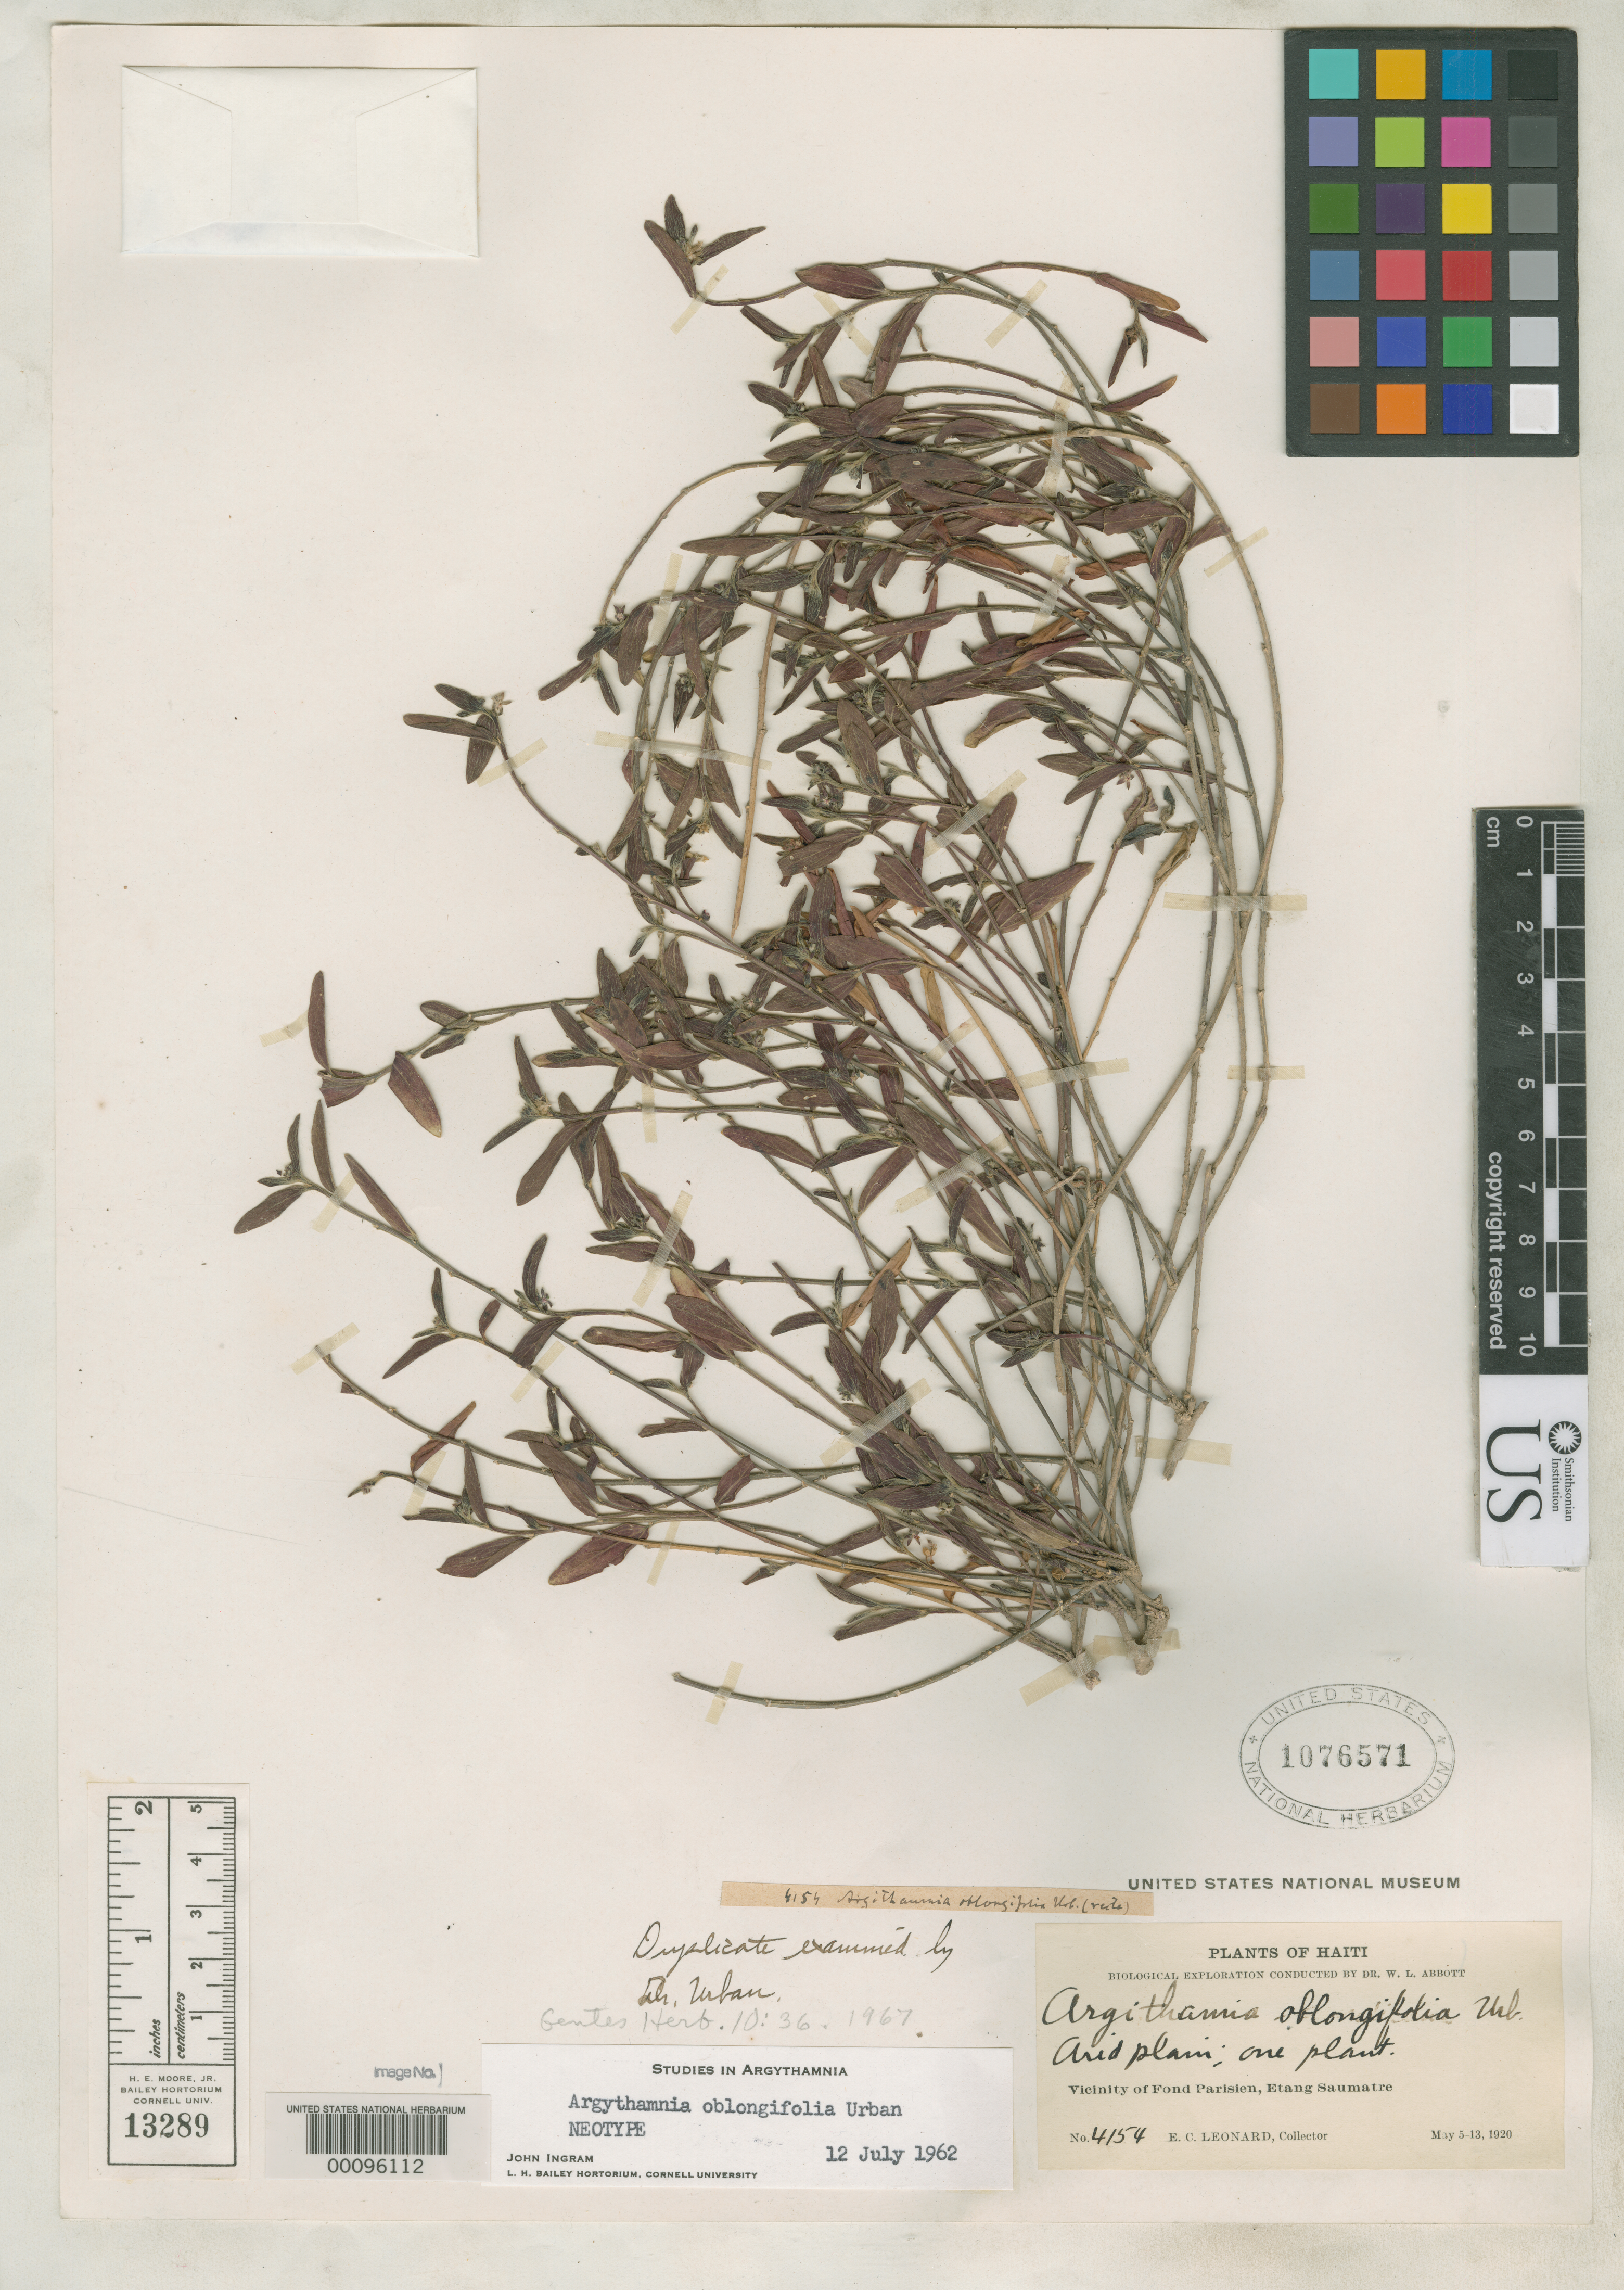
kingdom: Plantae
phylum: Tracheophyta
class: Magnoliopsida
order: Malpighiales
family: Euphorbiaceae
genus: Argythamnia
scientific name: Argythamnia oblongifolia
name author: Urb.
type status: Neotype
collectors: E. C. Leonard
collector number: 4154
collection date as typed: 05 May 1920 to 13 May 1920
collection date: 1920-05-05/1920-05-13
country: Haiti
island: Hispaniola Island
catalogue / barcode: US 1076571